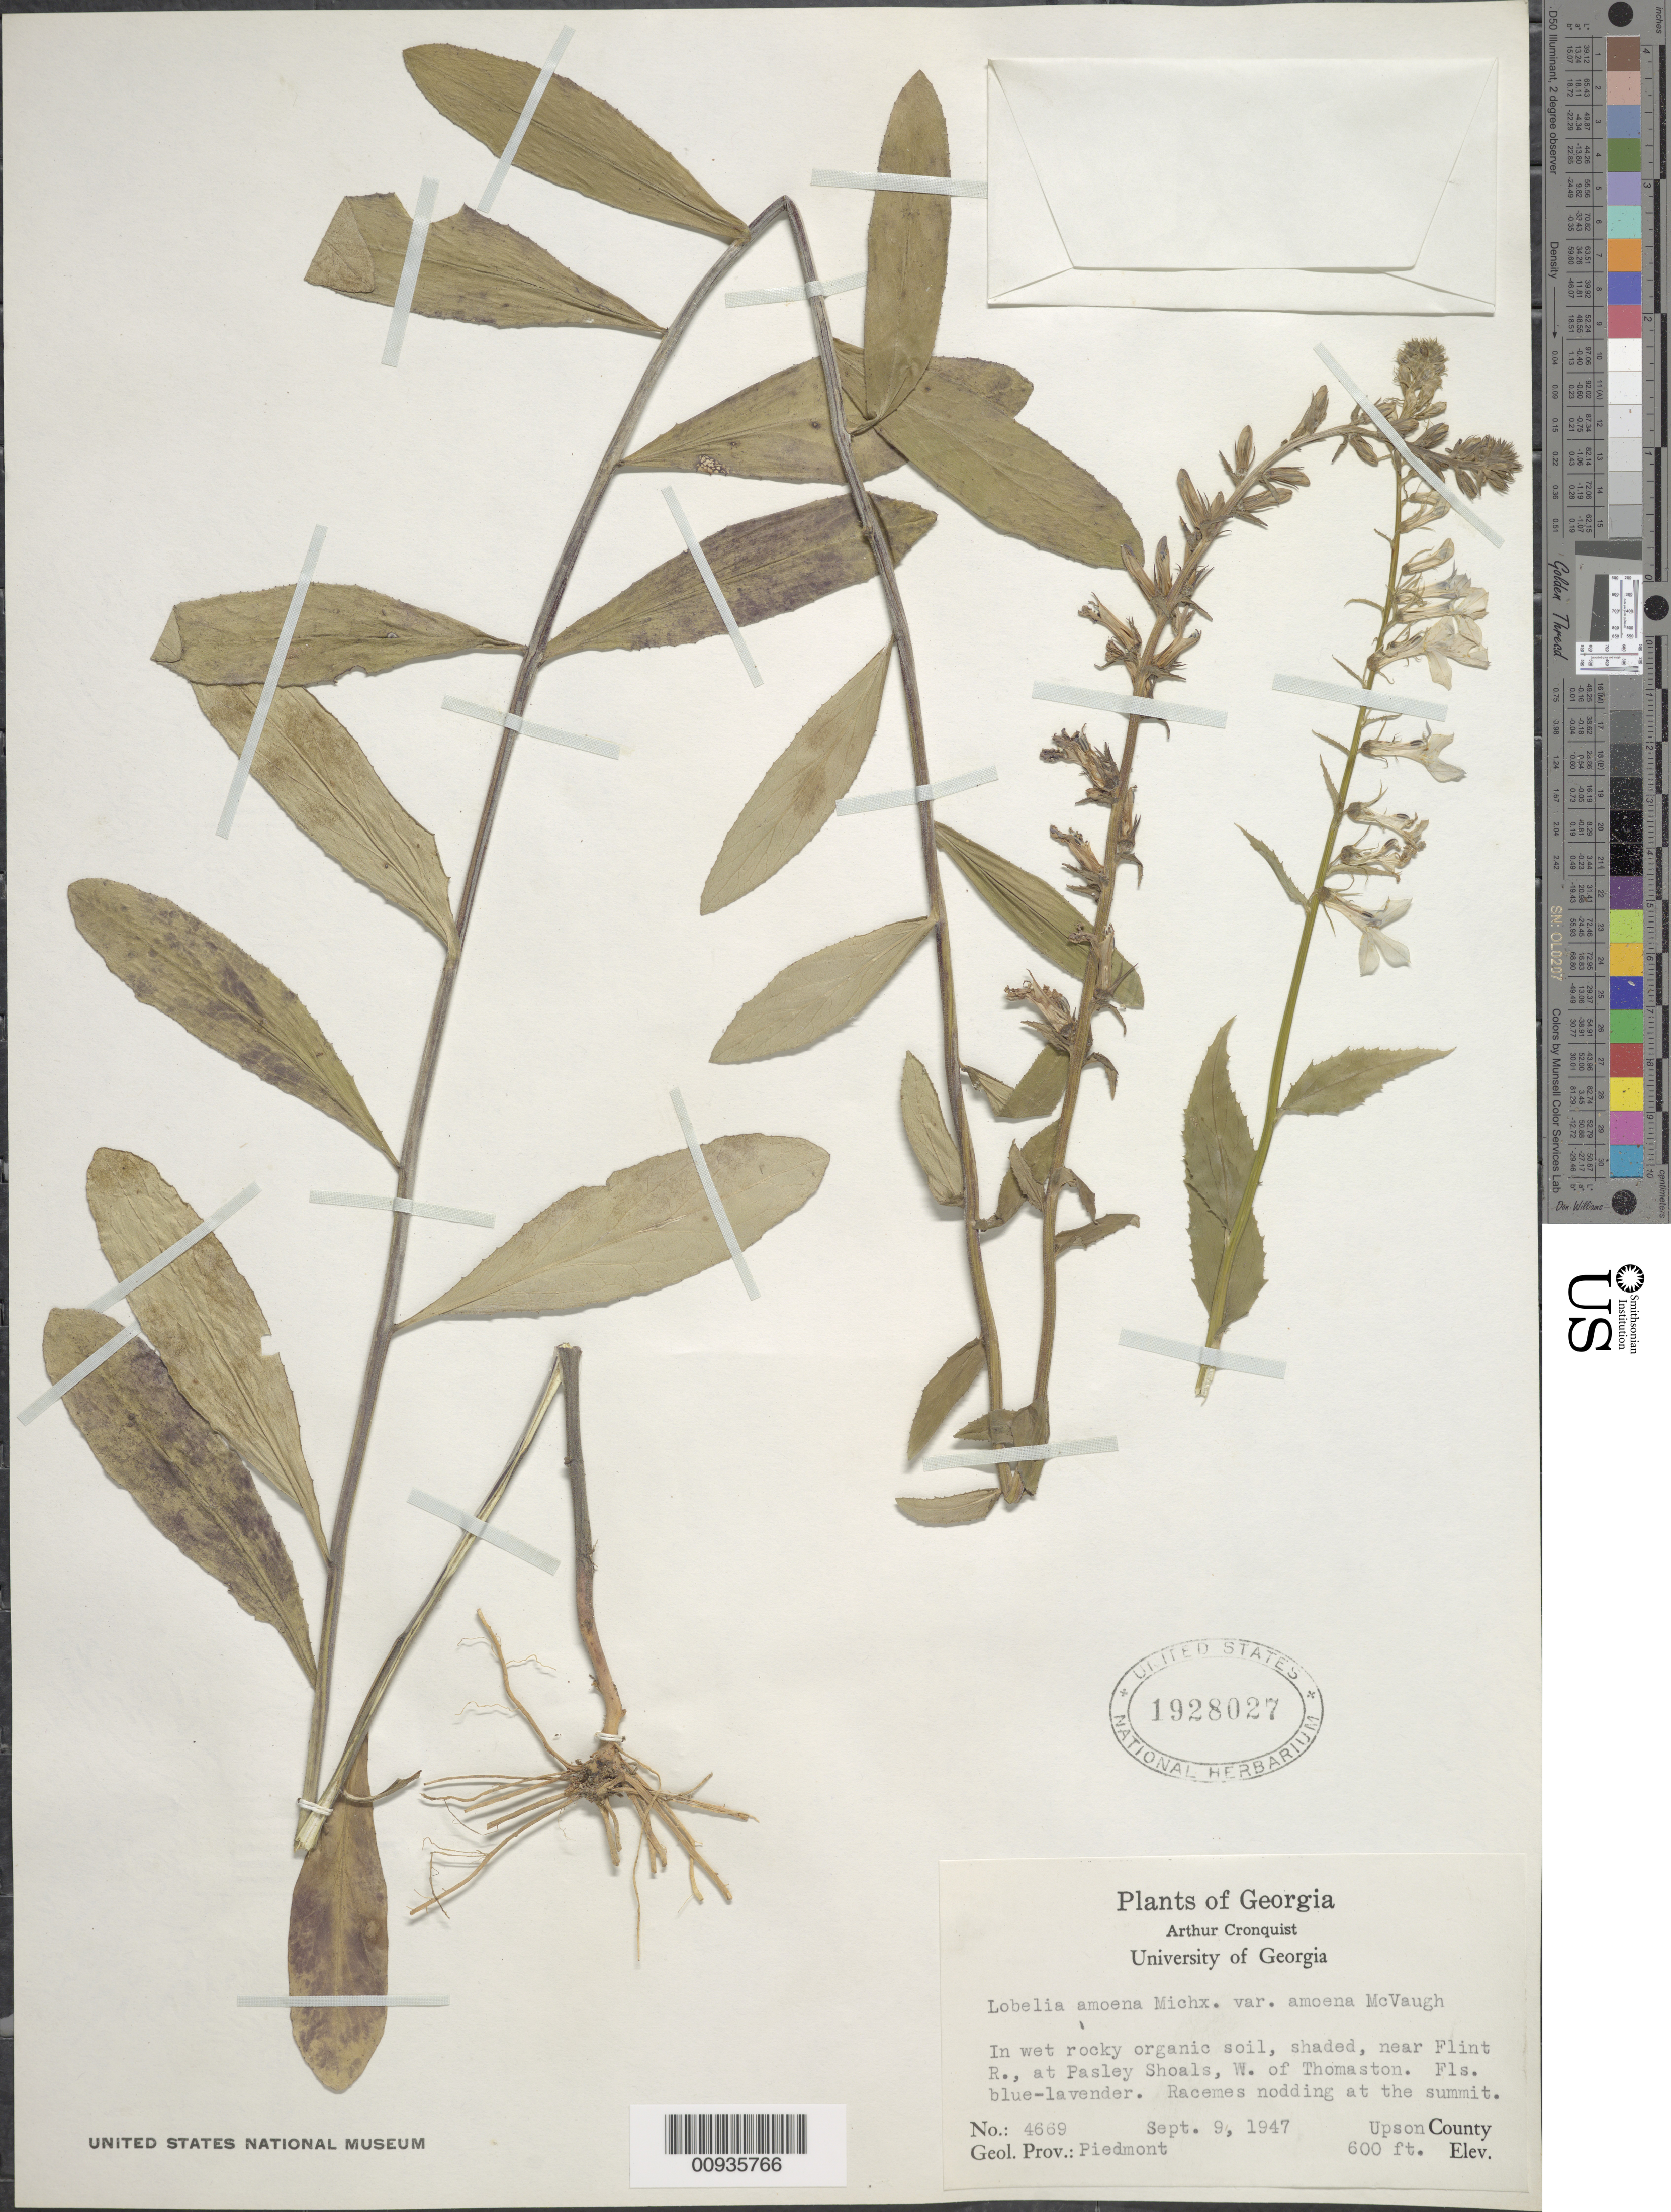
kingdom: Plantae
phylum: Tracheophyta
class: Magnoliopsida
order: Asterales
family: Campanulaceae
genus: Lobelia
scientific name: Lobelia amoena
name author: Michx.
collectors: A. J. Cronquist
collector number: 4669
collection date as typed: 9 Sep 1947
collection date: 1947-09-09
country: United States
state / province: Georgia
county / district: Upson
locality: Piedmont Geol. Prov., near Flint R., near Pasley Shoals, W of Thomaston.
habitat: in wet rocky organic soil, shaded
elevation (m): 213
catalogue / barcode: US 1928027